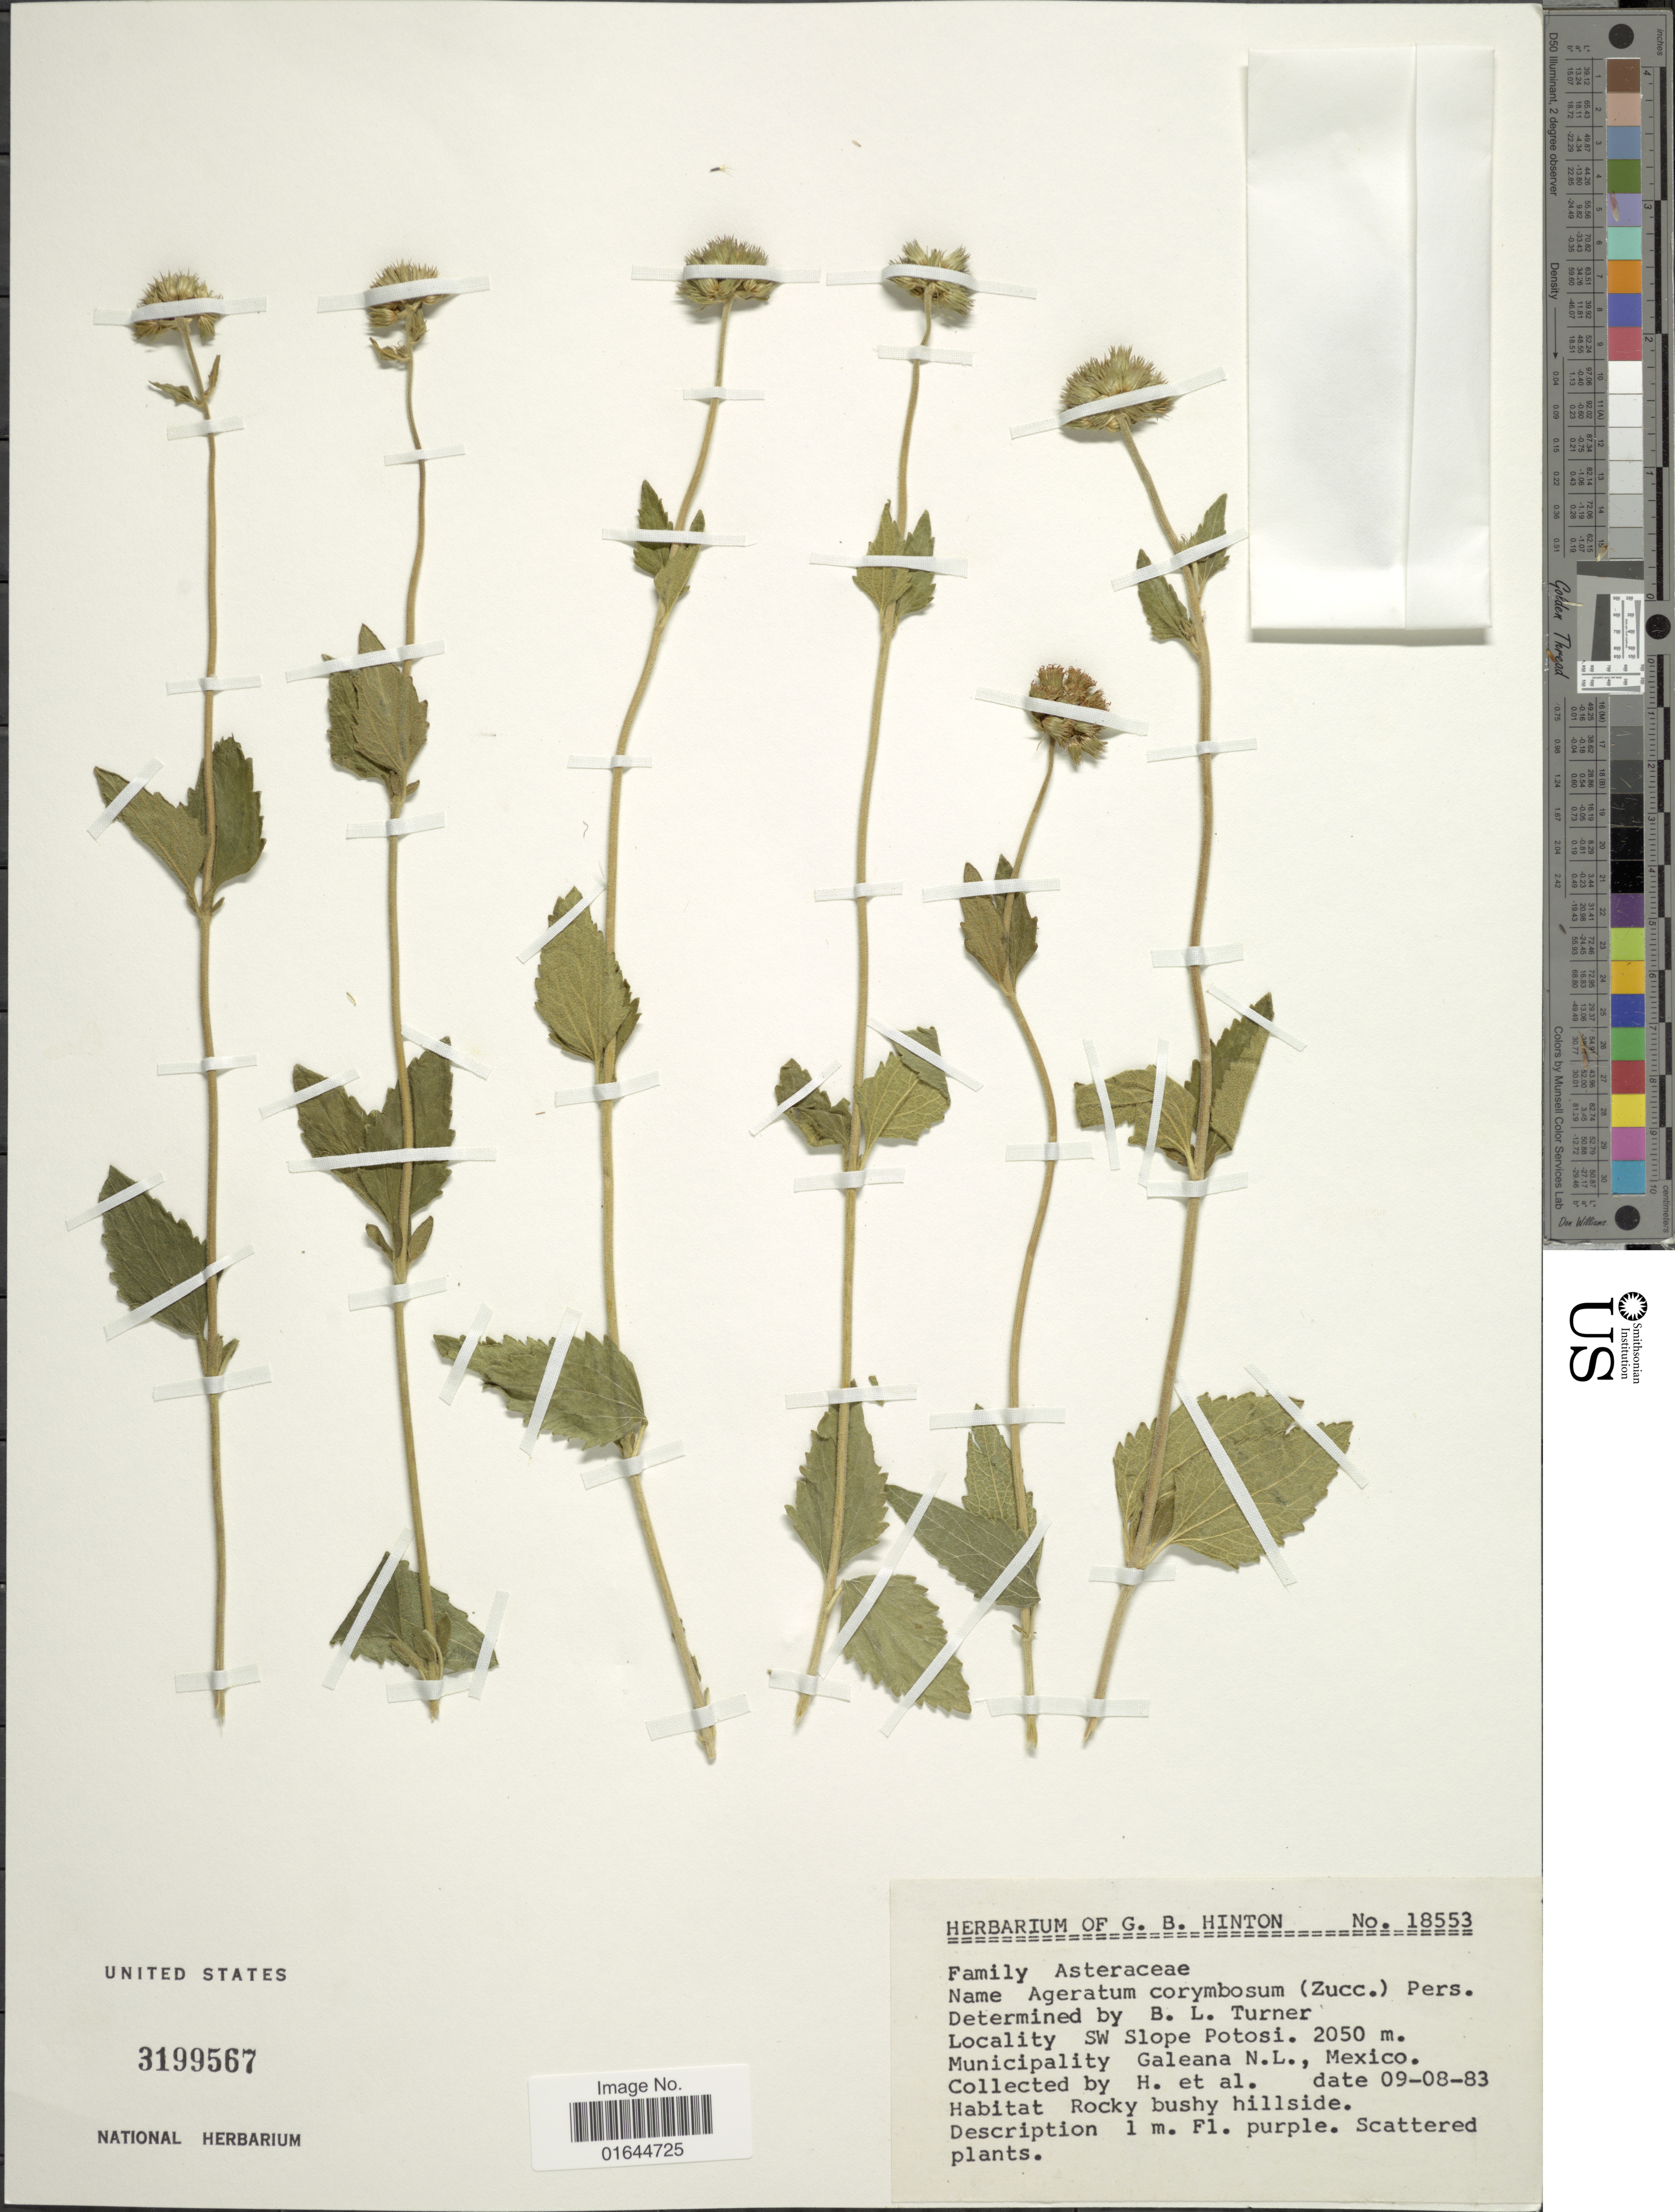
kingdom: Plantae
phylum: Tracheophyta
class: Magnoliopsida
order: Asterales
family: Asteraceae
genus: Ageratum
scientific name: Ageratum corymbosum f. salicifolium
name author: (Hemsl.) M.F. Johnson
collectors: G. B. Hinton & et al.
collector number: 18553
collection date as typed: Transcribed d/m/y: 9/8/83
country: Bolivia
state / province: Potosi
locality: SW slope Potosi. Municipality Galeana N. L., Mexico.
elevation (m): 2050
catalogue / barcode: US 3199567